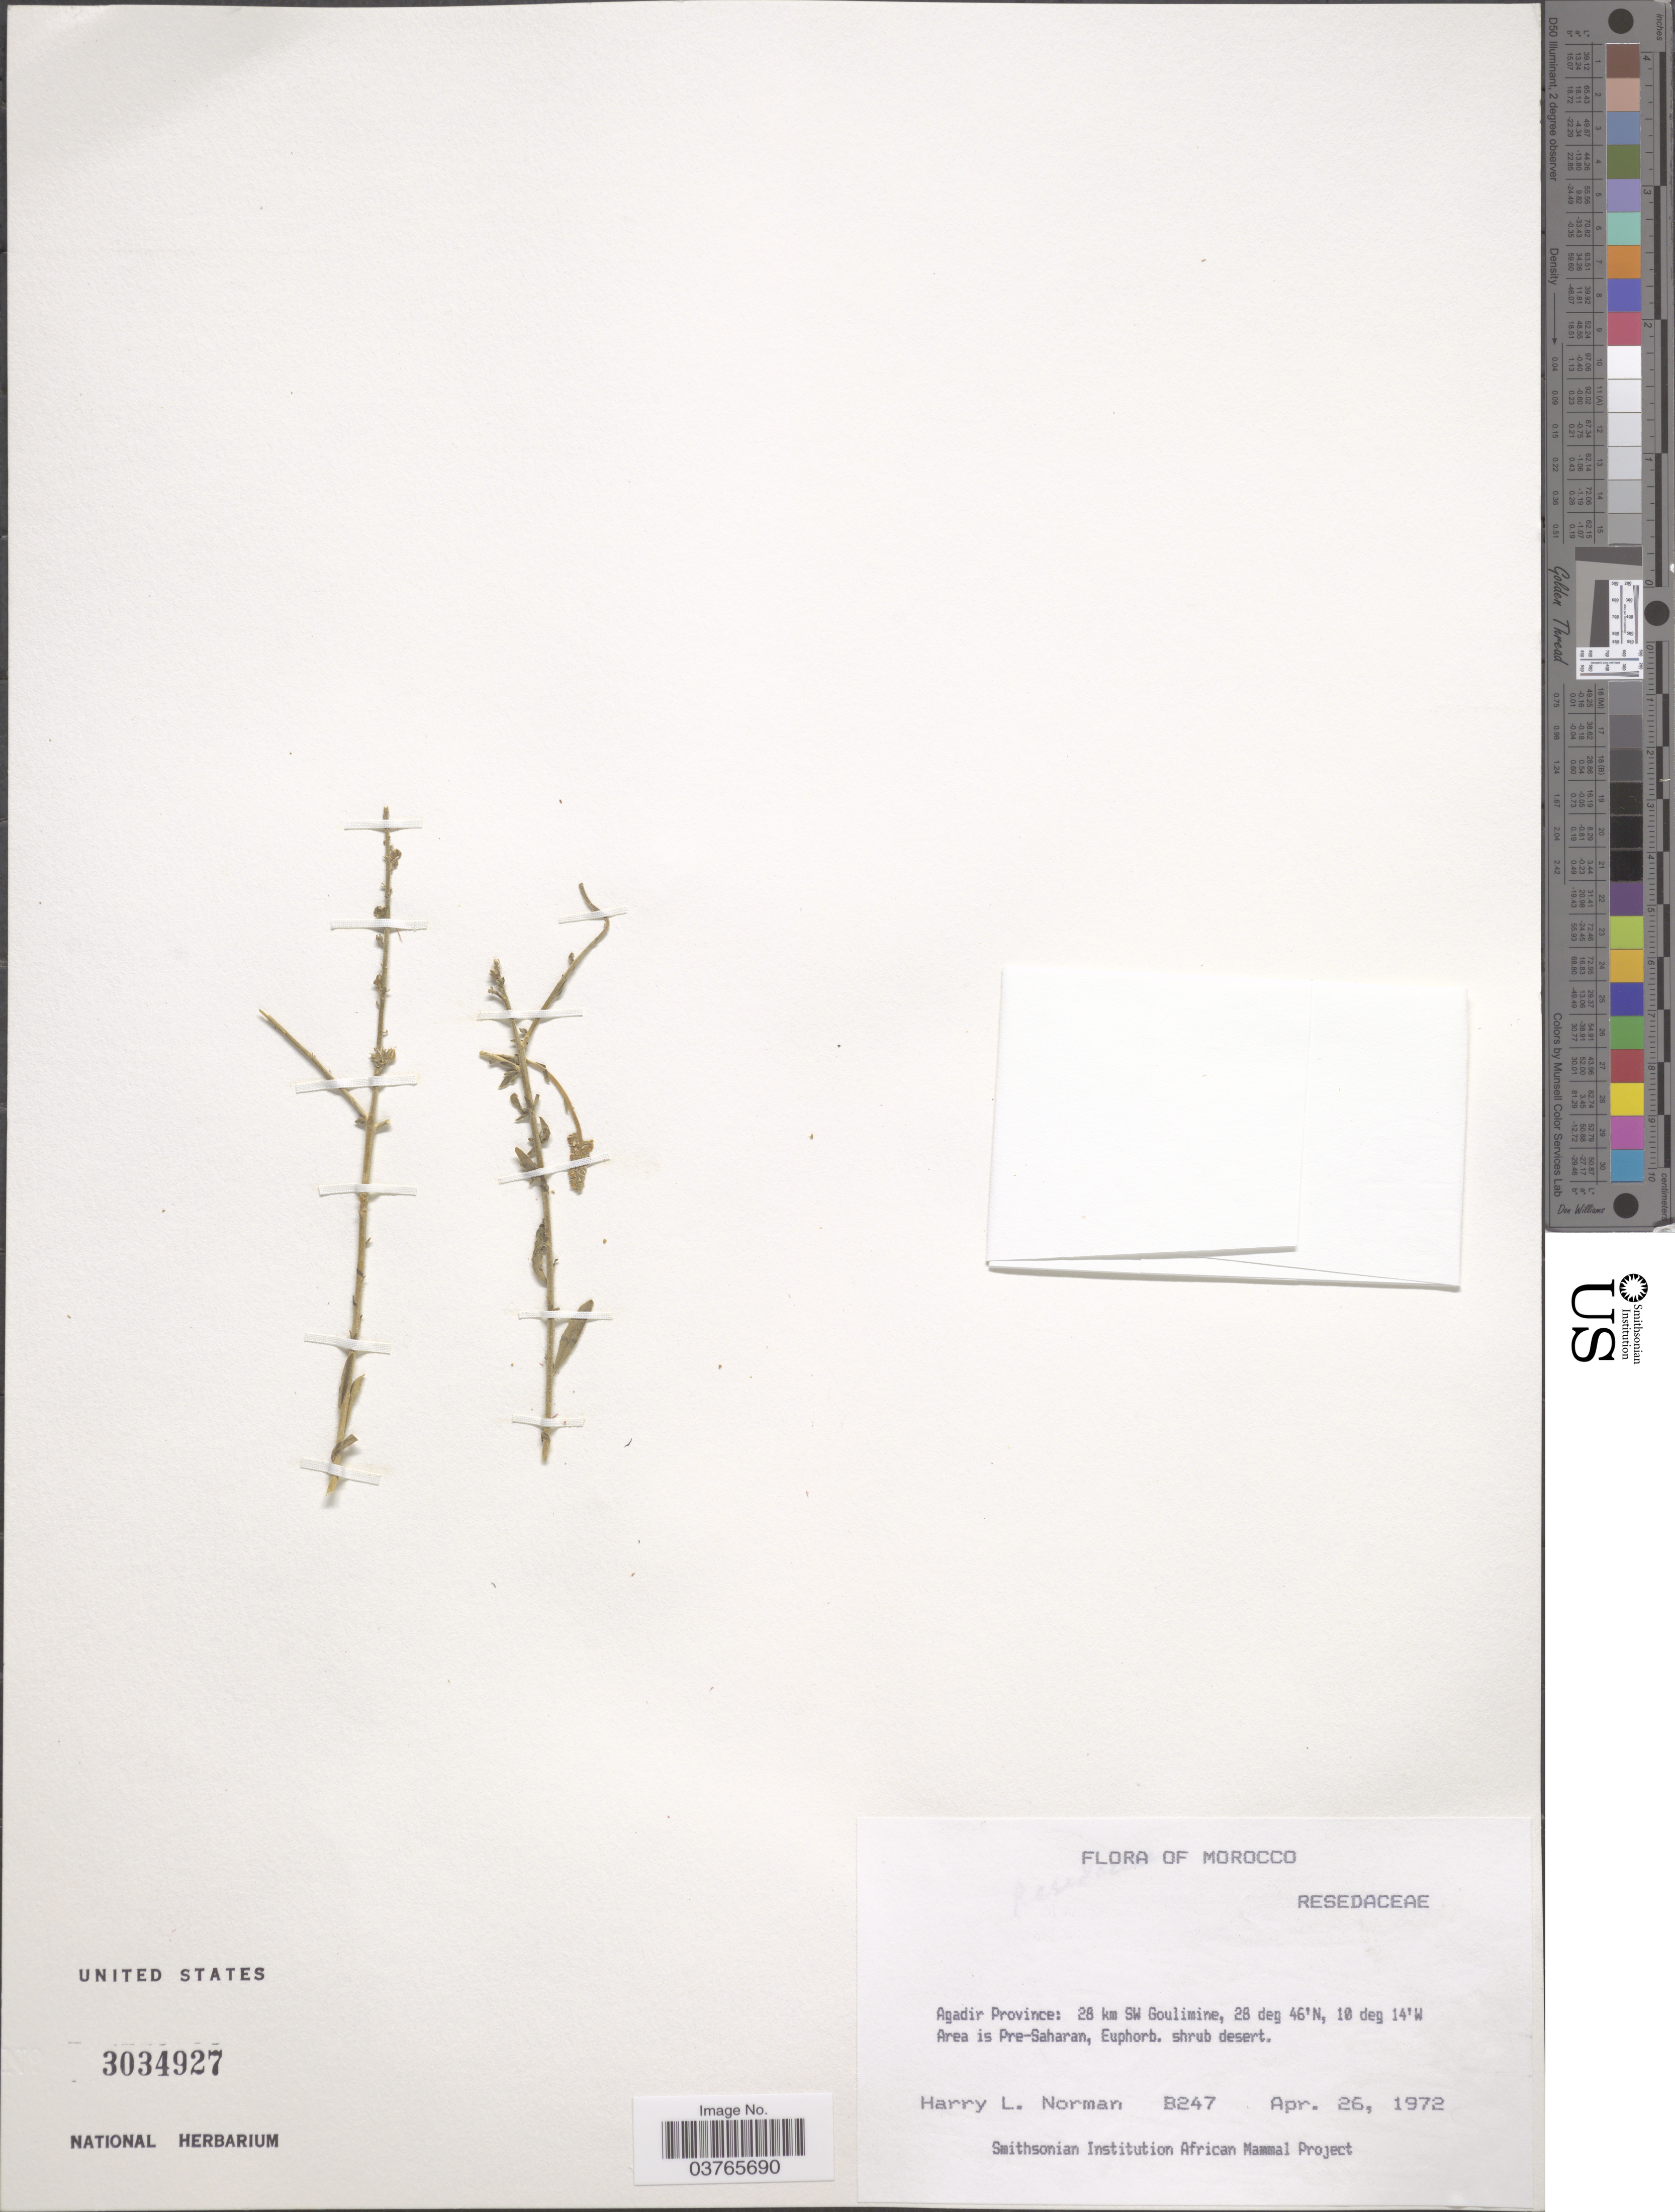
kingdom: Plantae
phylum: Tracheophyta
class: Magnoliopsida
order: Brassicales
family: Resedaceae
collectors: Norman, H.L.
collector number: B247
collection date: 1972-04-26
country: Morocco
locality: Agadir Province: 28 km SW Goulimine. Area is Pre-Saharan, Euphorb.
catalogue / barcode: US 3034927